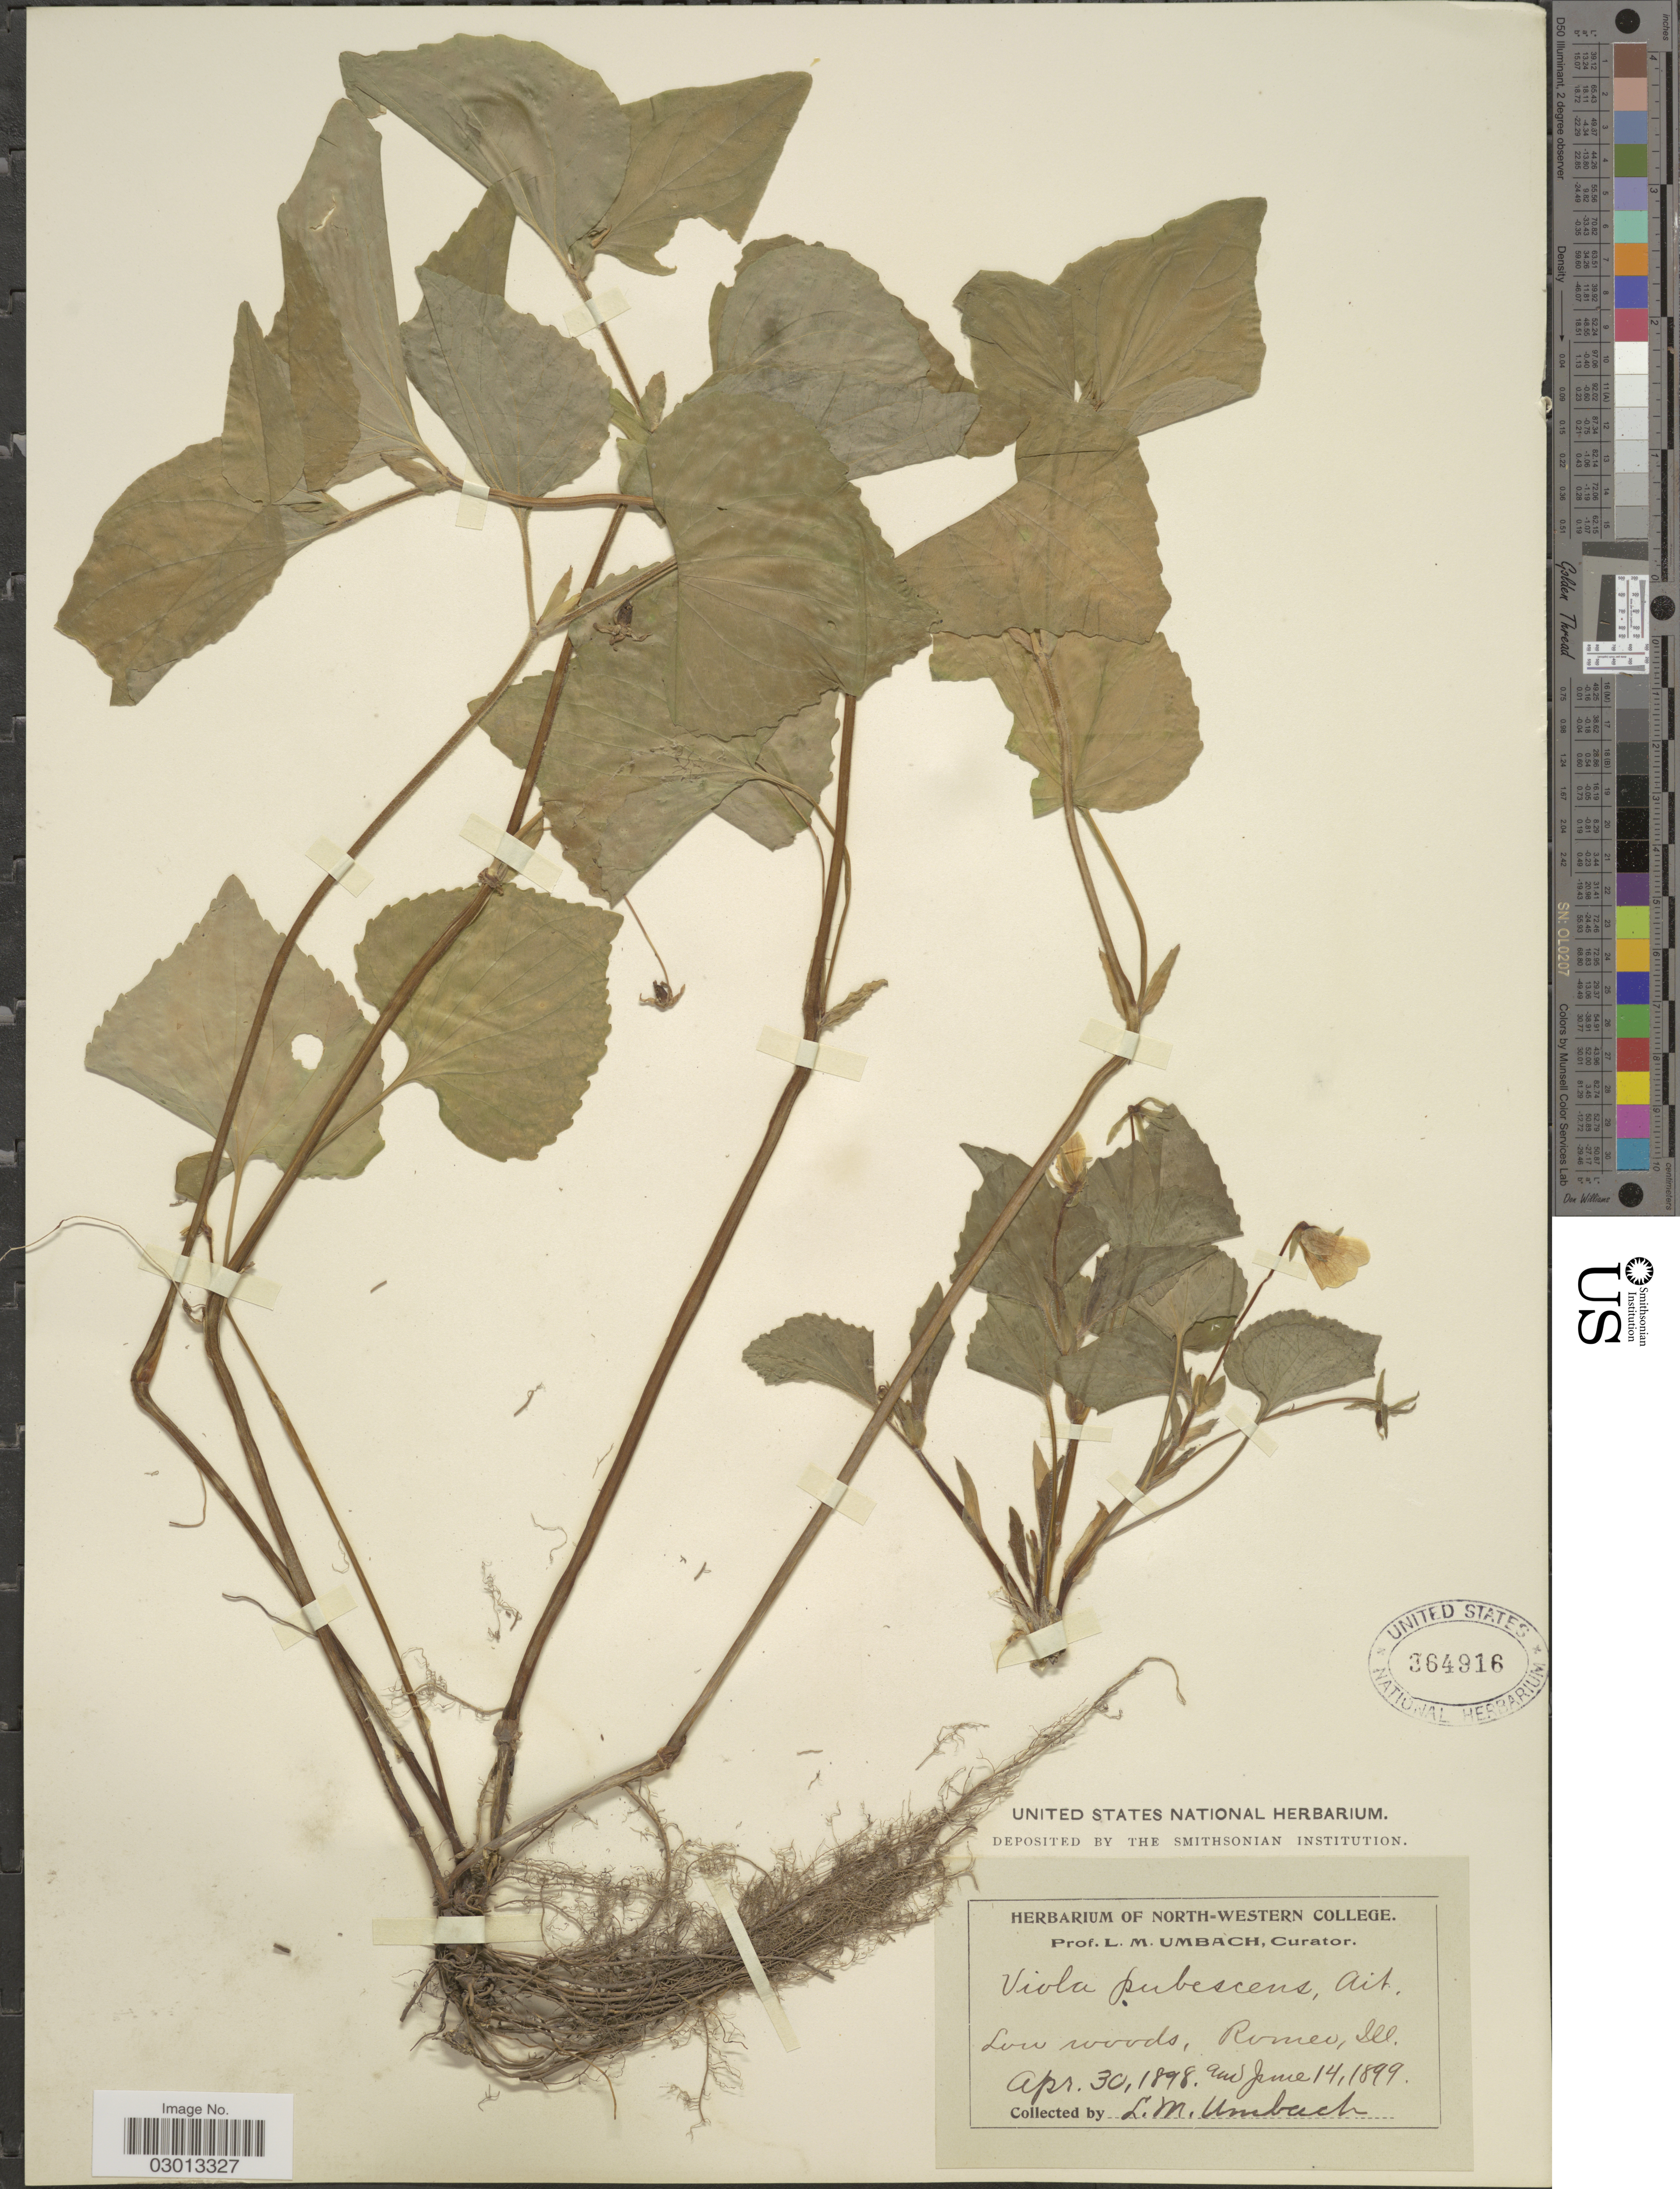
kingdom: Plantae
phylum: Tracheophyta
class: Magnoliopsida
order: Malpighiales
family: Violaceae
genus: Viola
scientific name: Viola pensylvanica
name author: Michx.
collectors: L. M. Umbach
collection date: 1898-04-30/1899-06-14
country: United States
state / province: Illinois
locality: Romeo.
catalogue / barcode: US 364916